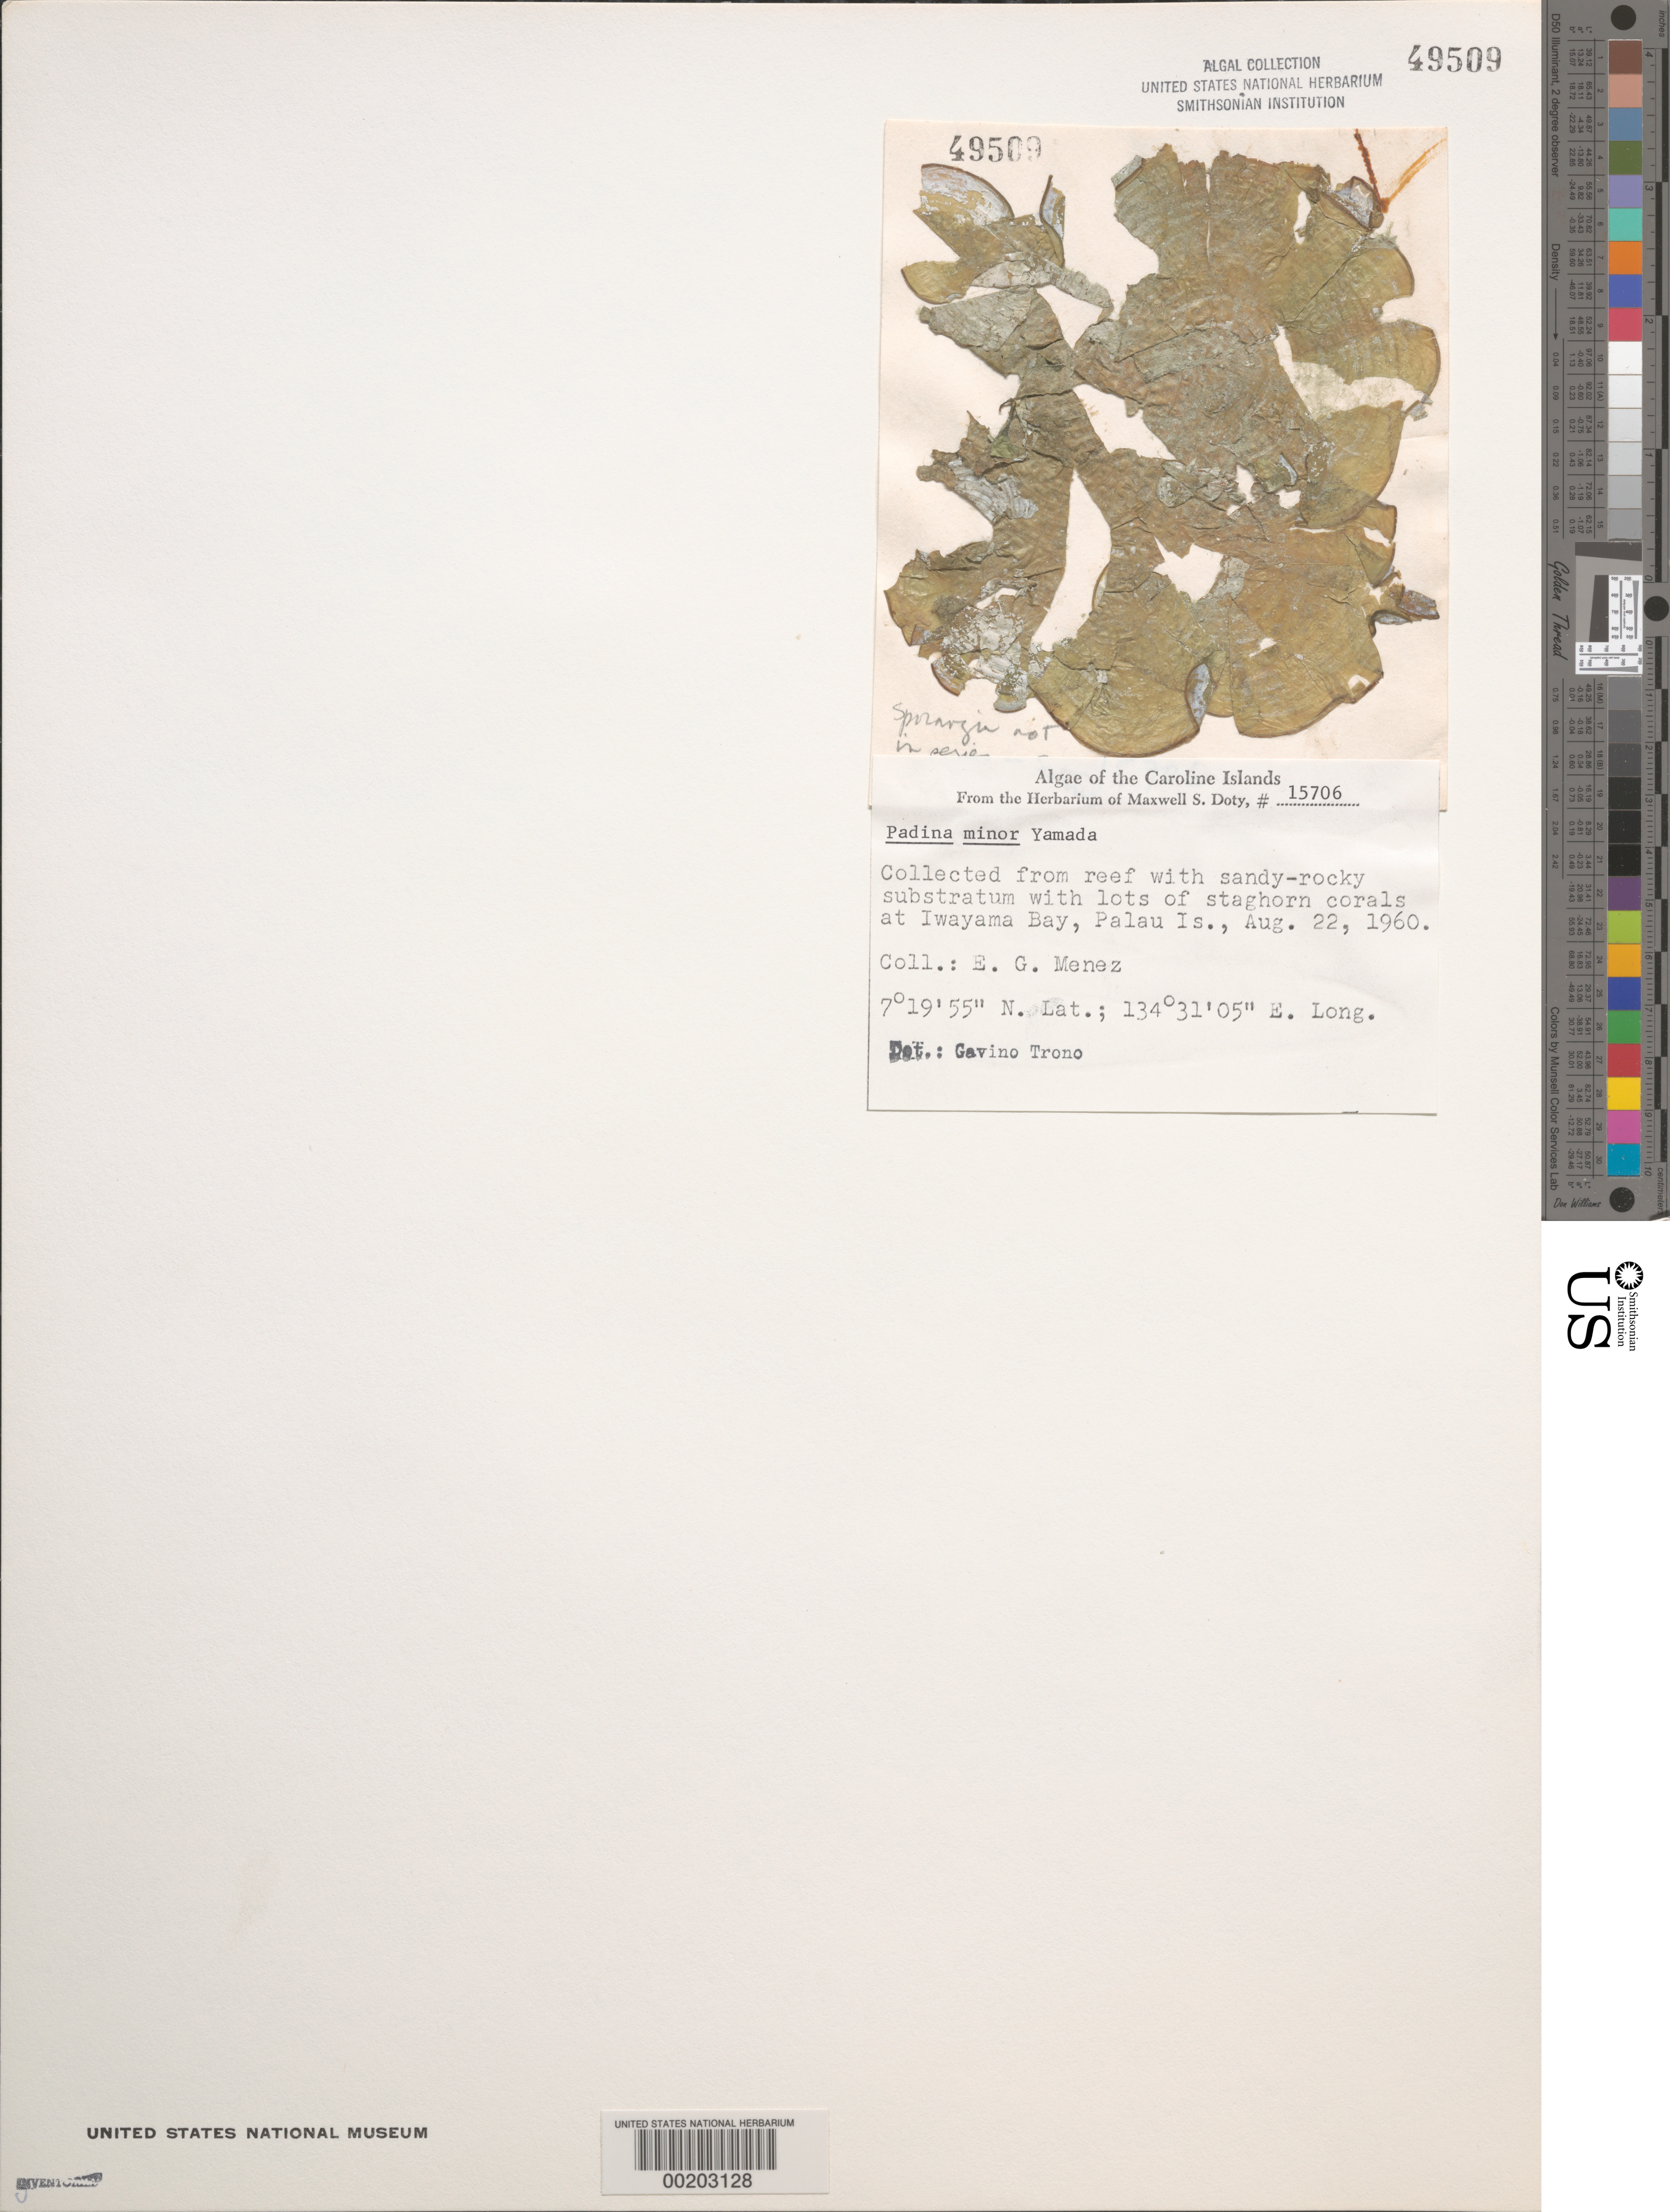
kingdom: Chromista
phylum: Ochrophyta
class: Phaeophyceae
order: Dictyotales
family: Dictyotaceae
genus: Padina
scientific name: Padina minor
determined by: Trono, Gavino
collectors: Meñez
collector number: MSD 15706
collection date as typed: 22 Aug 1960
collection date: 1960-08-22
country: Palau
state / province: Koror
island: Oreor (Koror)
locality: Iwayama Bay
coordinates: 7 19' 55" N, 134 31' 05" E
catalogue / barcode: US 49509